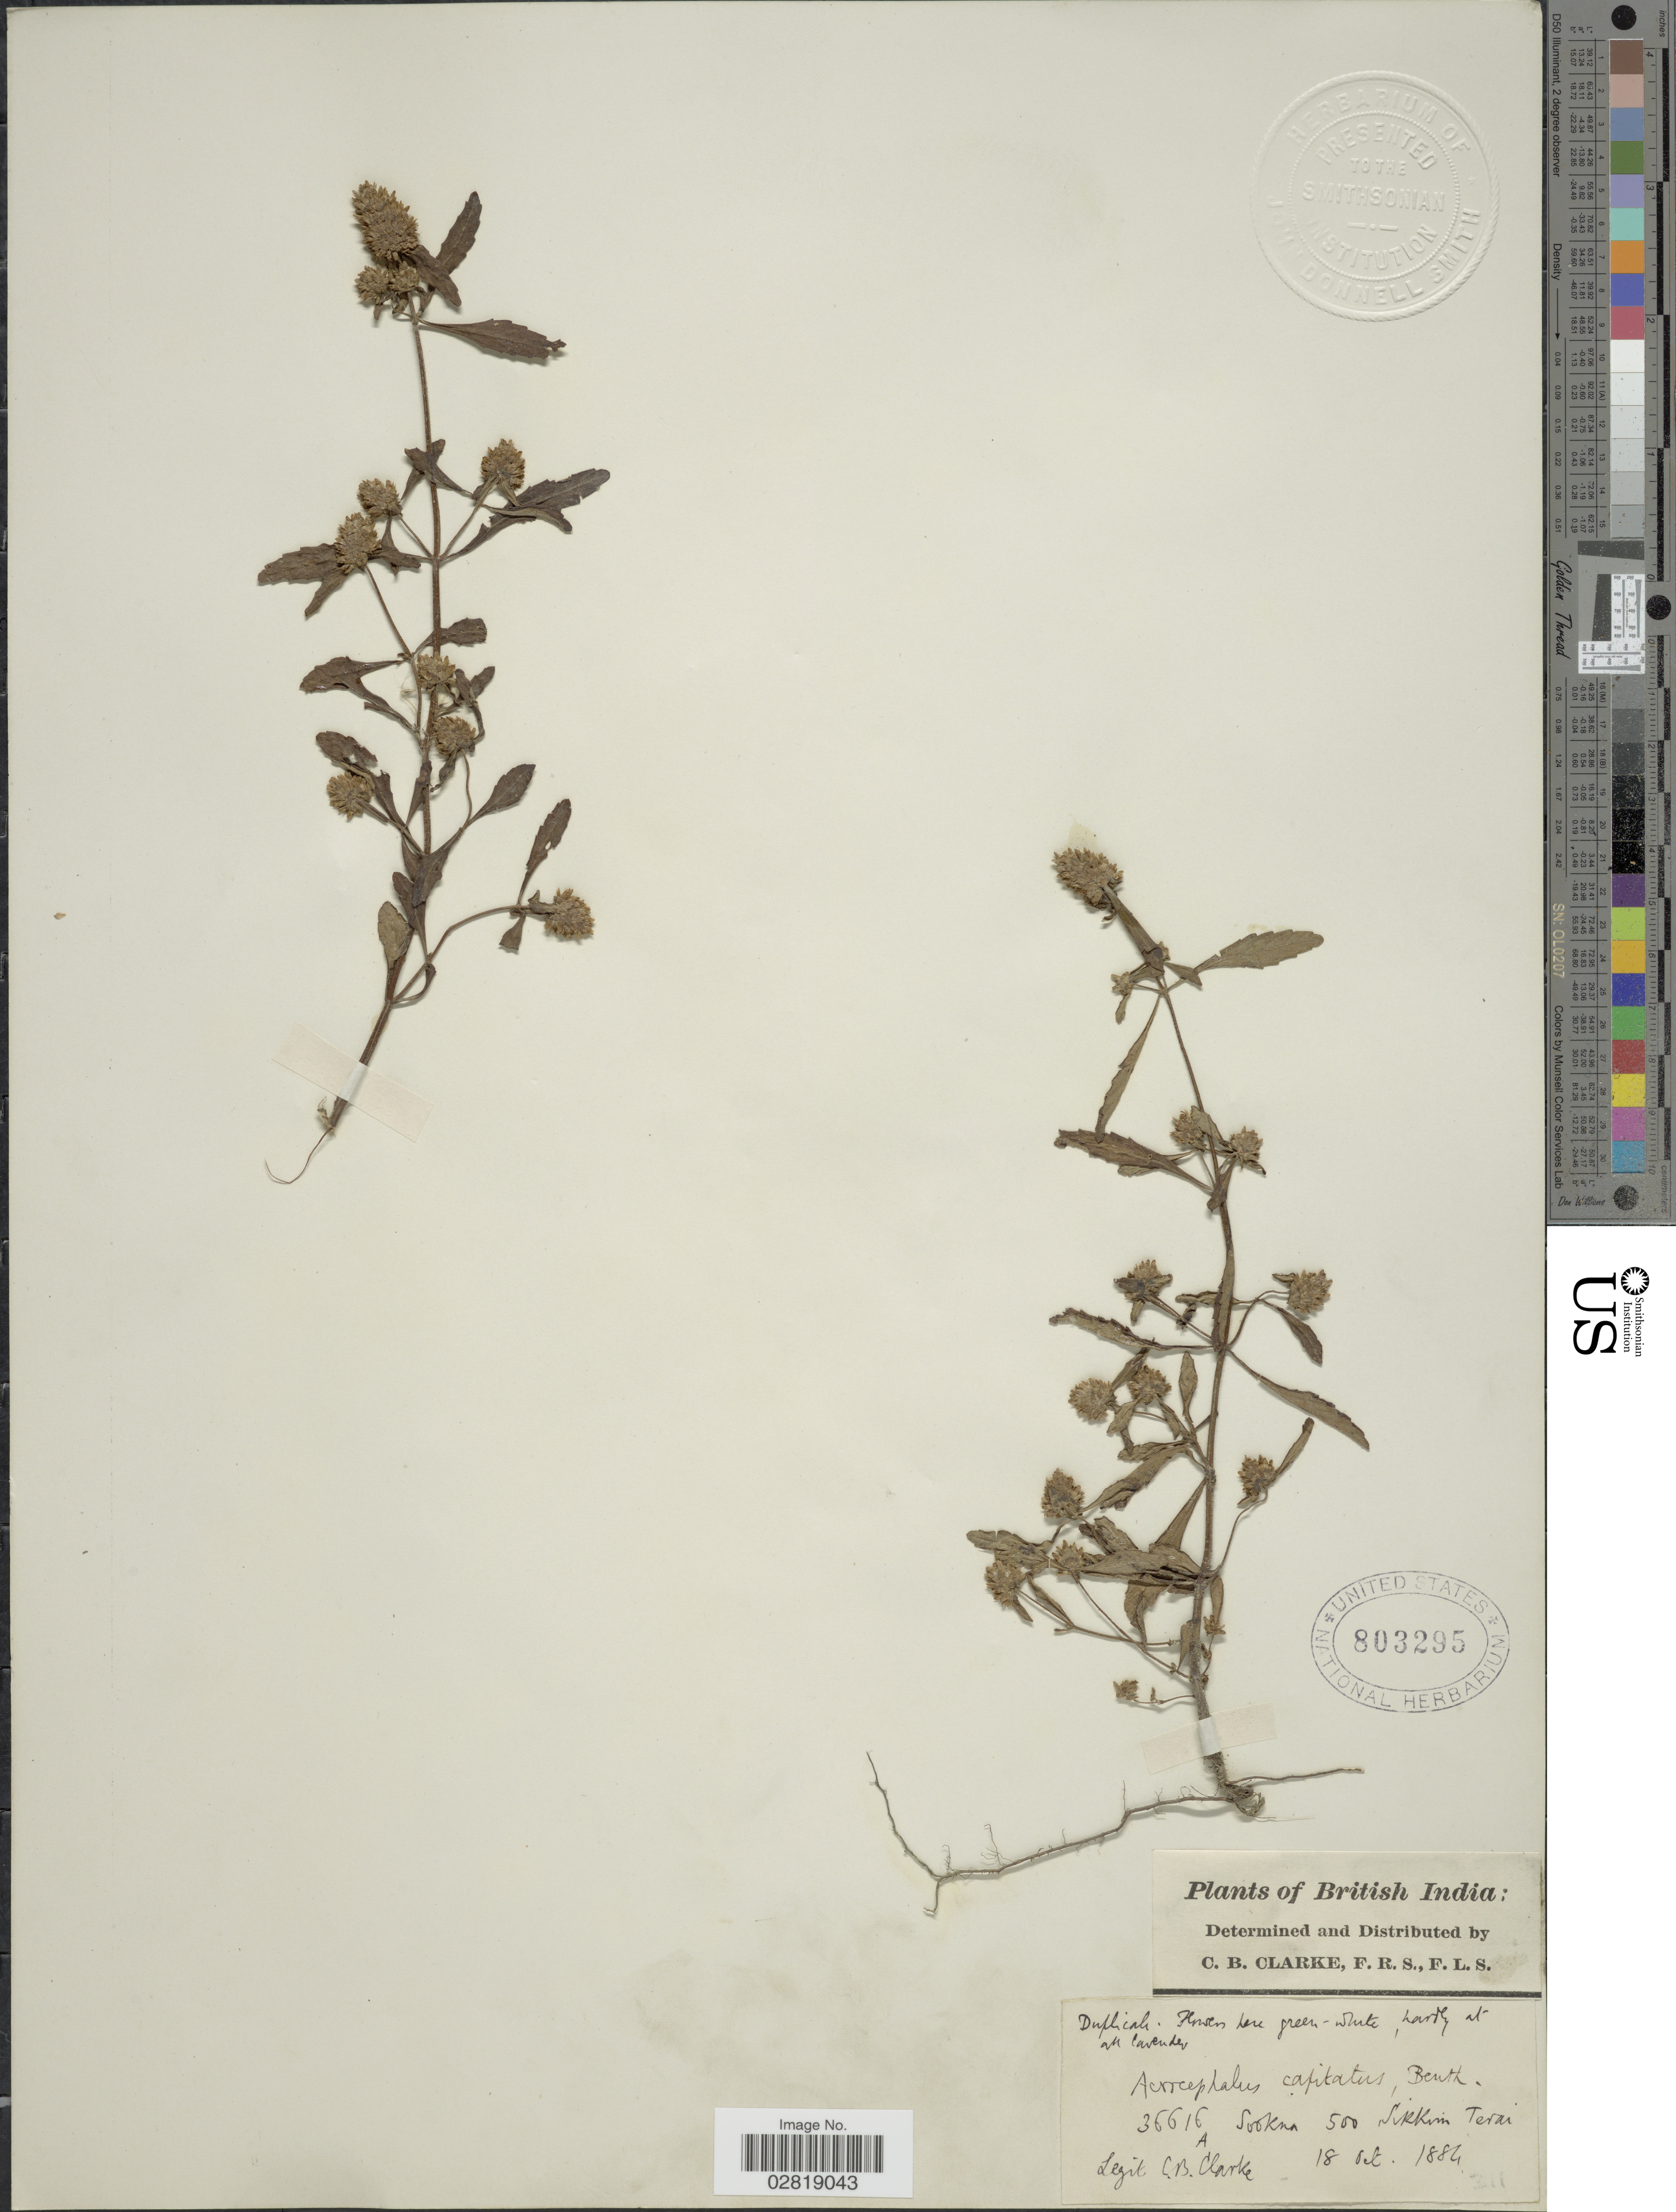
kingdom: Plantae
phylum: Tracheophyta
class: Magnoliopsida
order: Lamiales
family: Lamiaceae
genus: Platostoma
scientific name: Platostoma hispidum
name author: (L.) A.J. Paton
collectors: C. B. Clarke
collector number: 36616A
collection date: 1884-10-18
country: India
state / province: Sikkim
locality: British India. Sookna. Sikkim Terai.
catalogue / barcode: US 803295